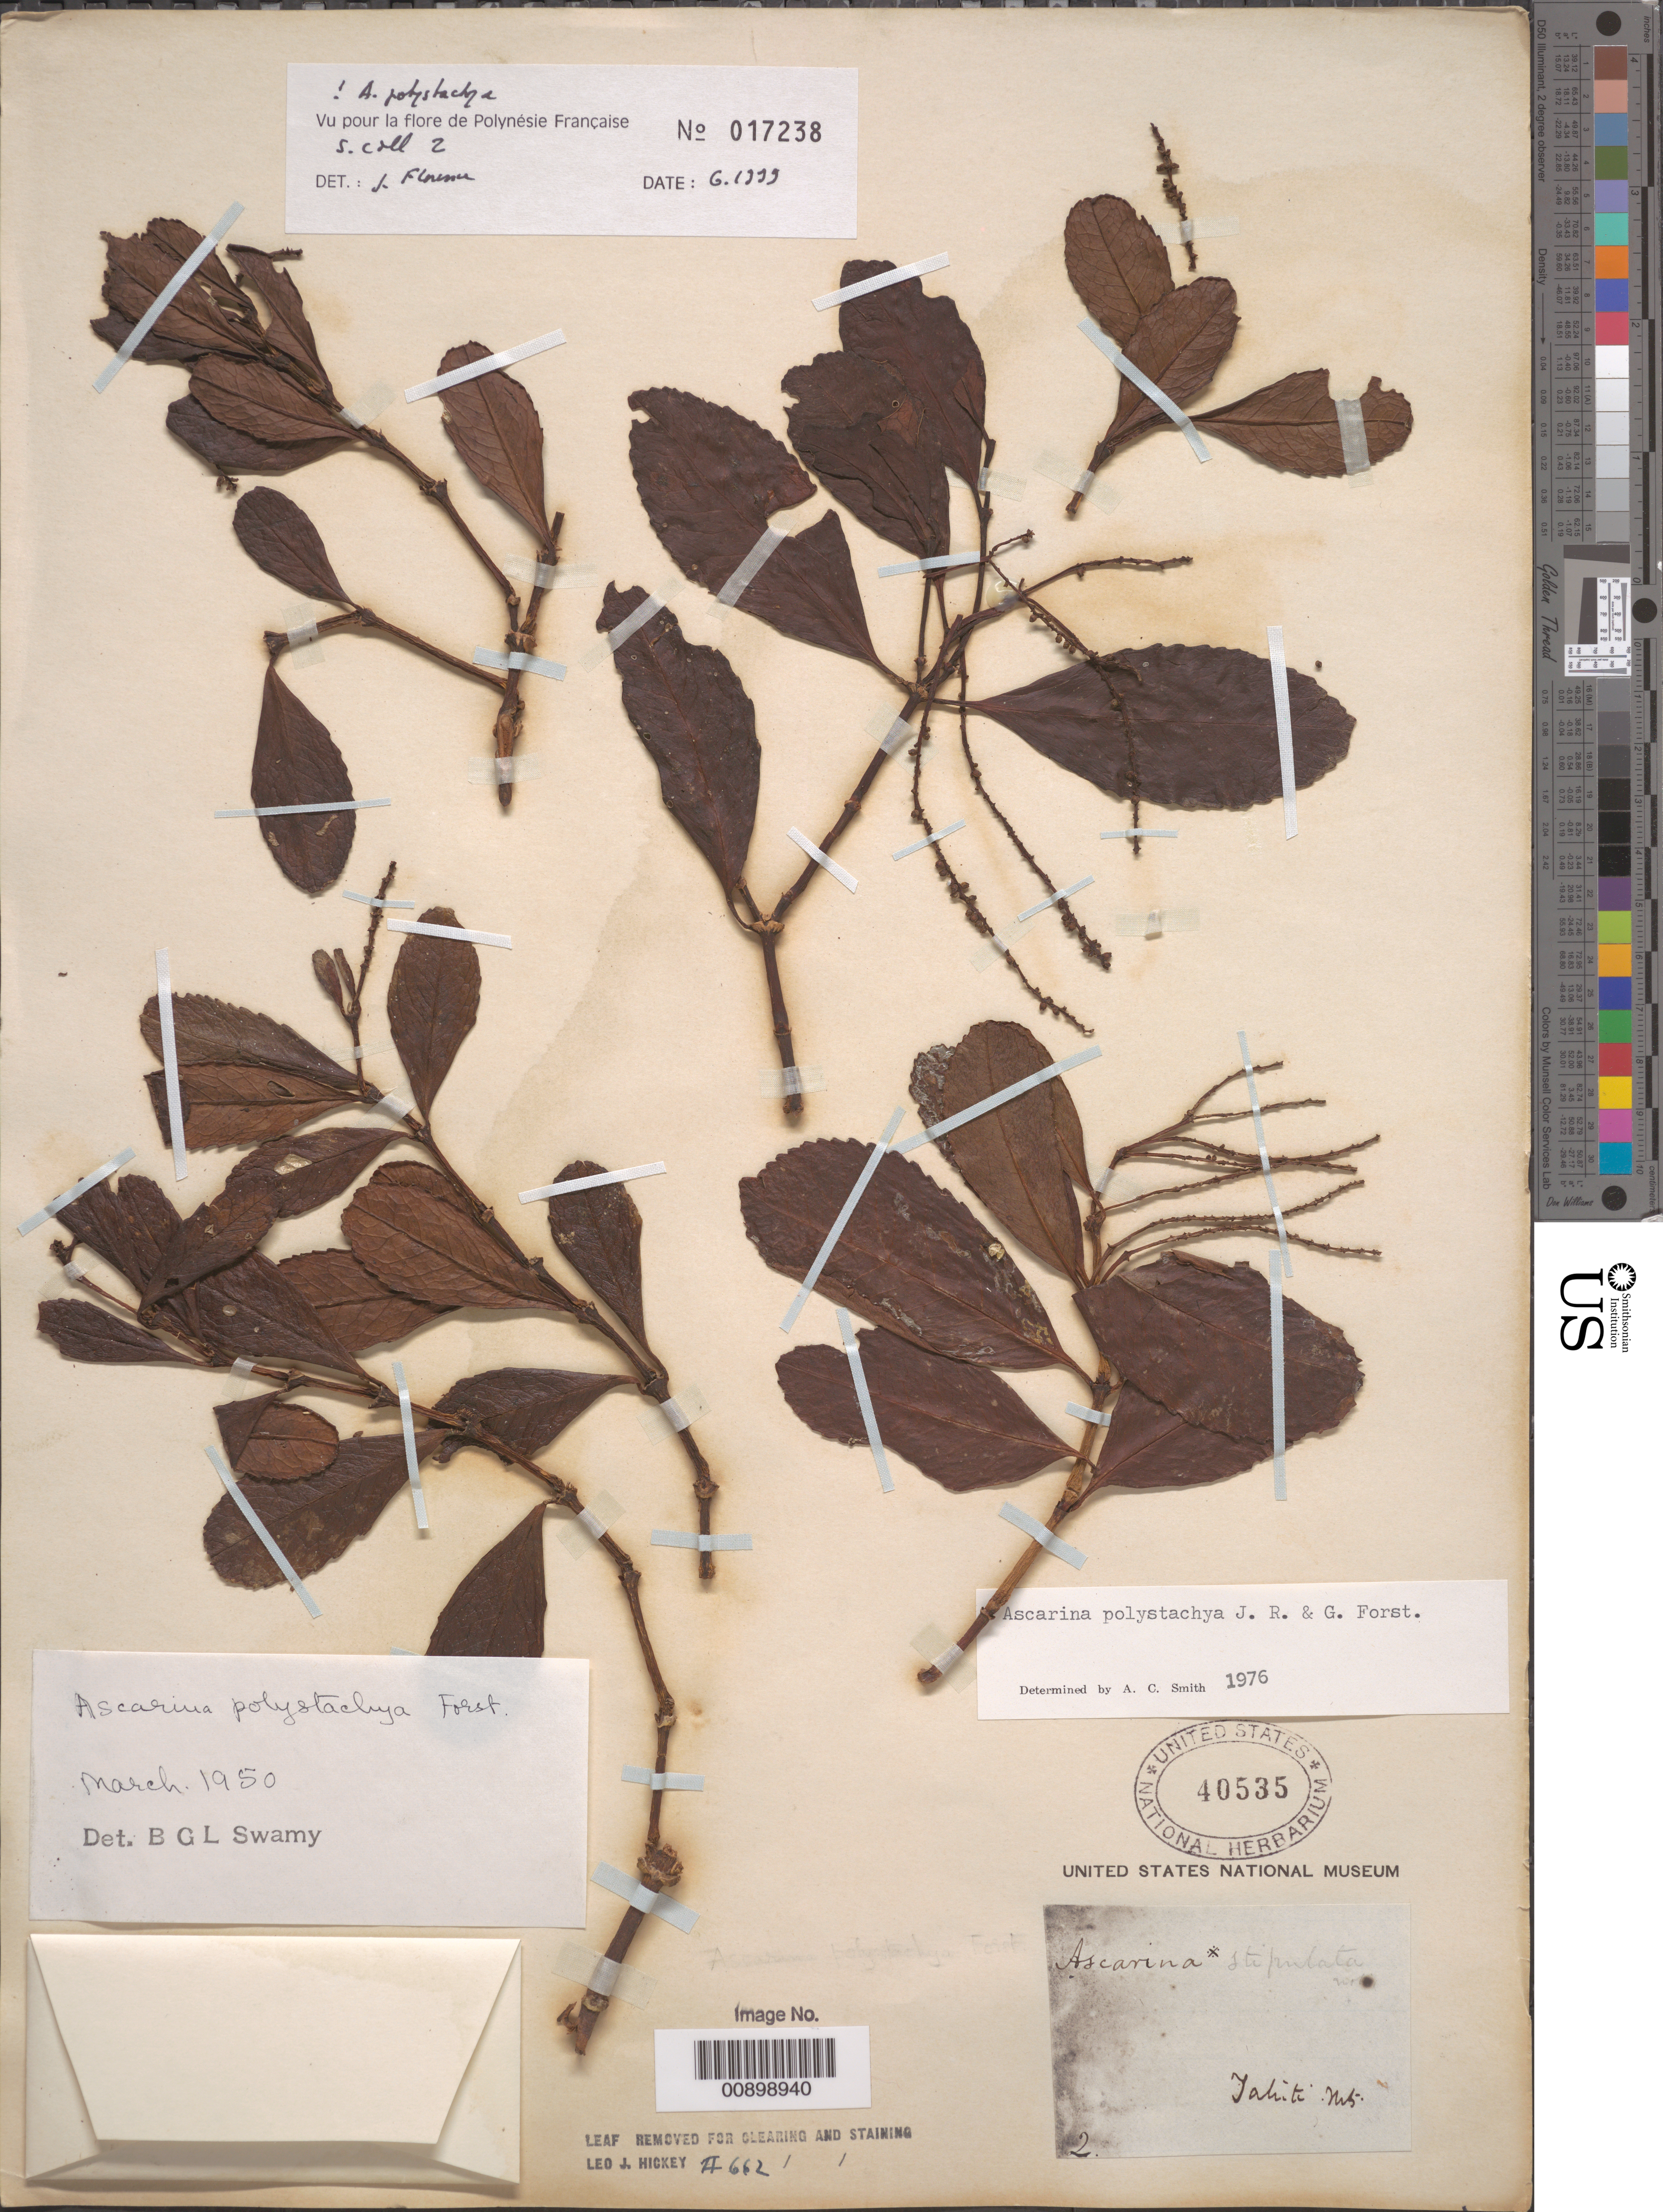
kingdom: Plantae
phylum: Tracheophyta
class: Magnoliopsida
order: Chloranthales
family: Chloranthaceae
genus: Ascarina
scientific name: Ascarina polystachya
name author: J.R. Forst. & G. Forst.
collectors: Wilkes Explor. Exped.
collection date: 1838/1842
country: French Polynesia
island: Tahiti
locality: Tahiti Mts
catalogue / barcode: US 40535